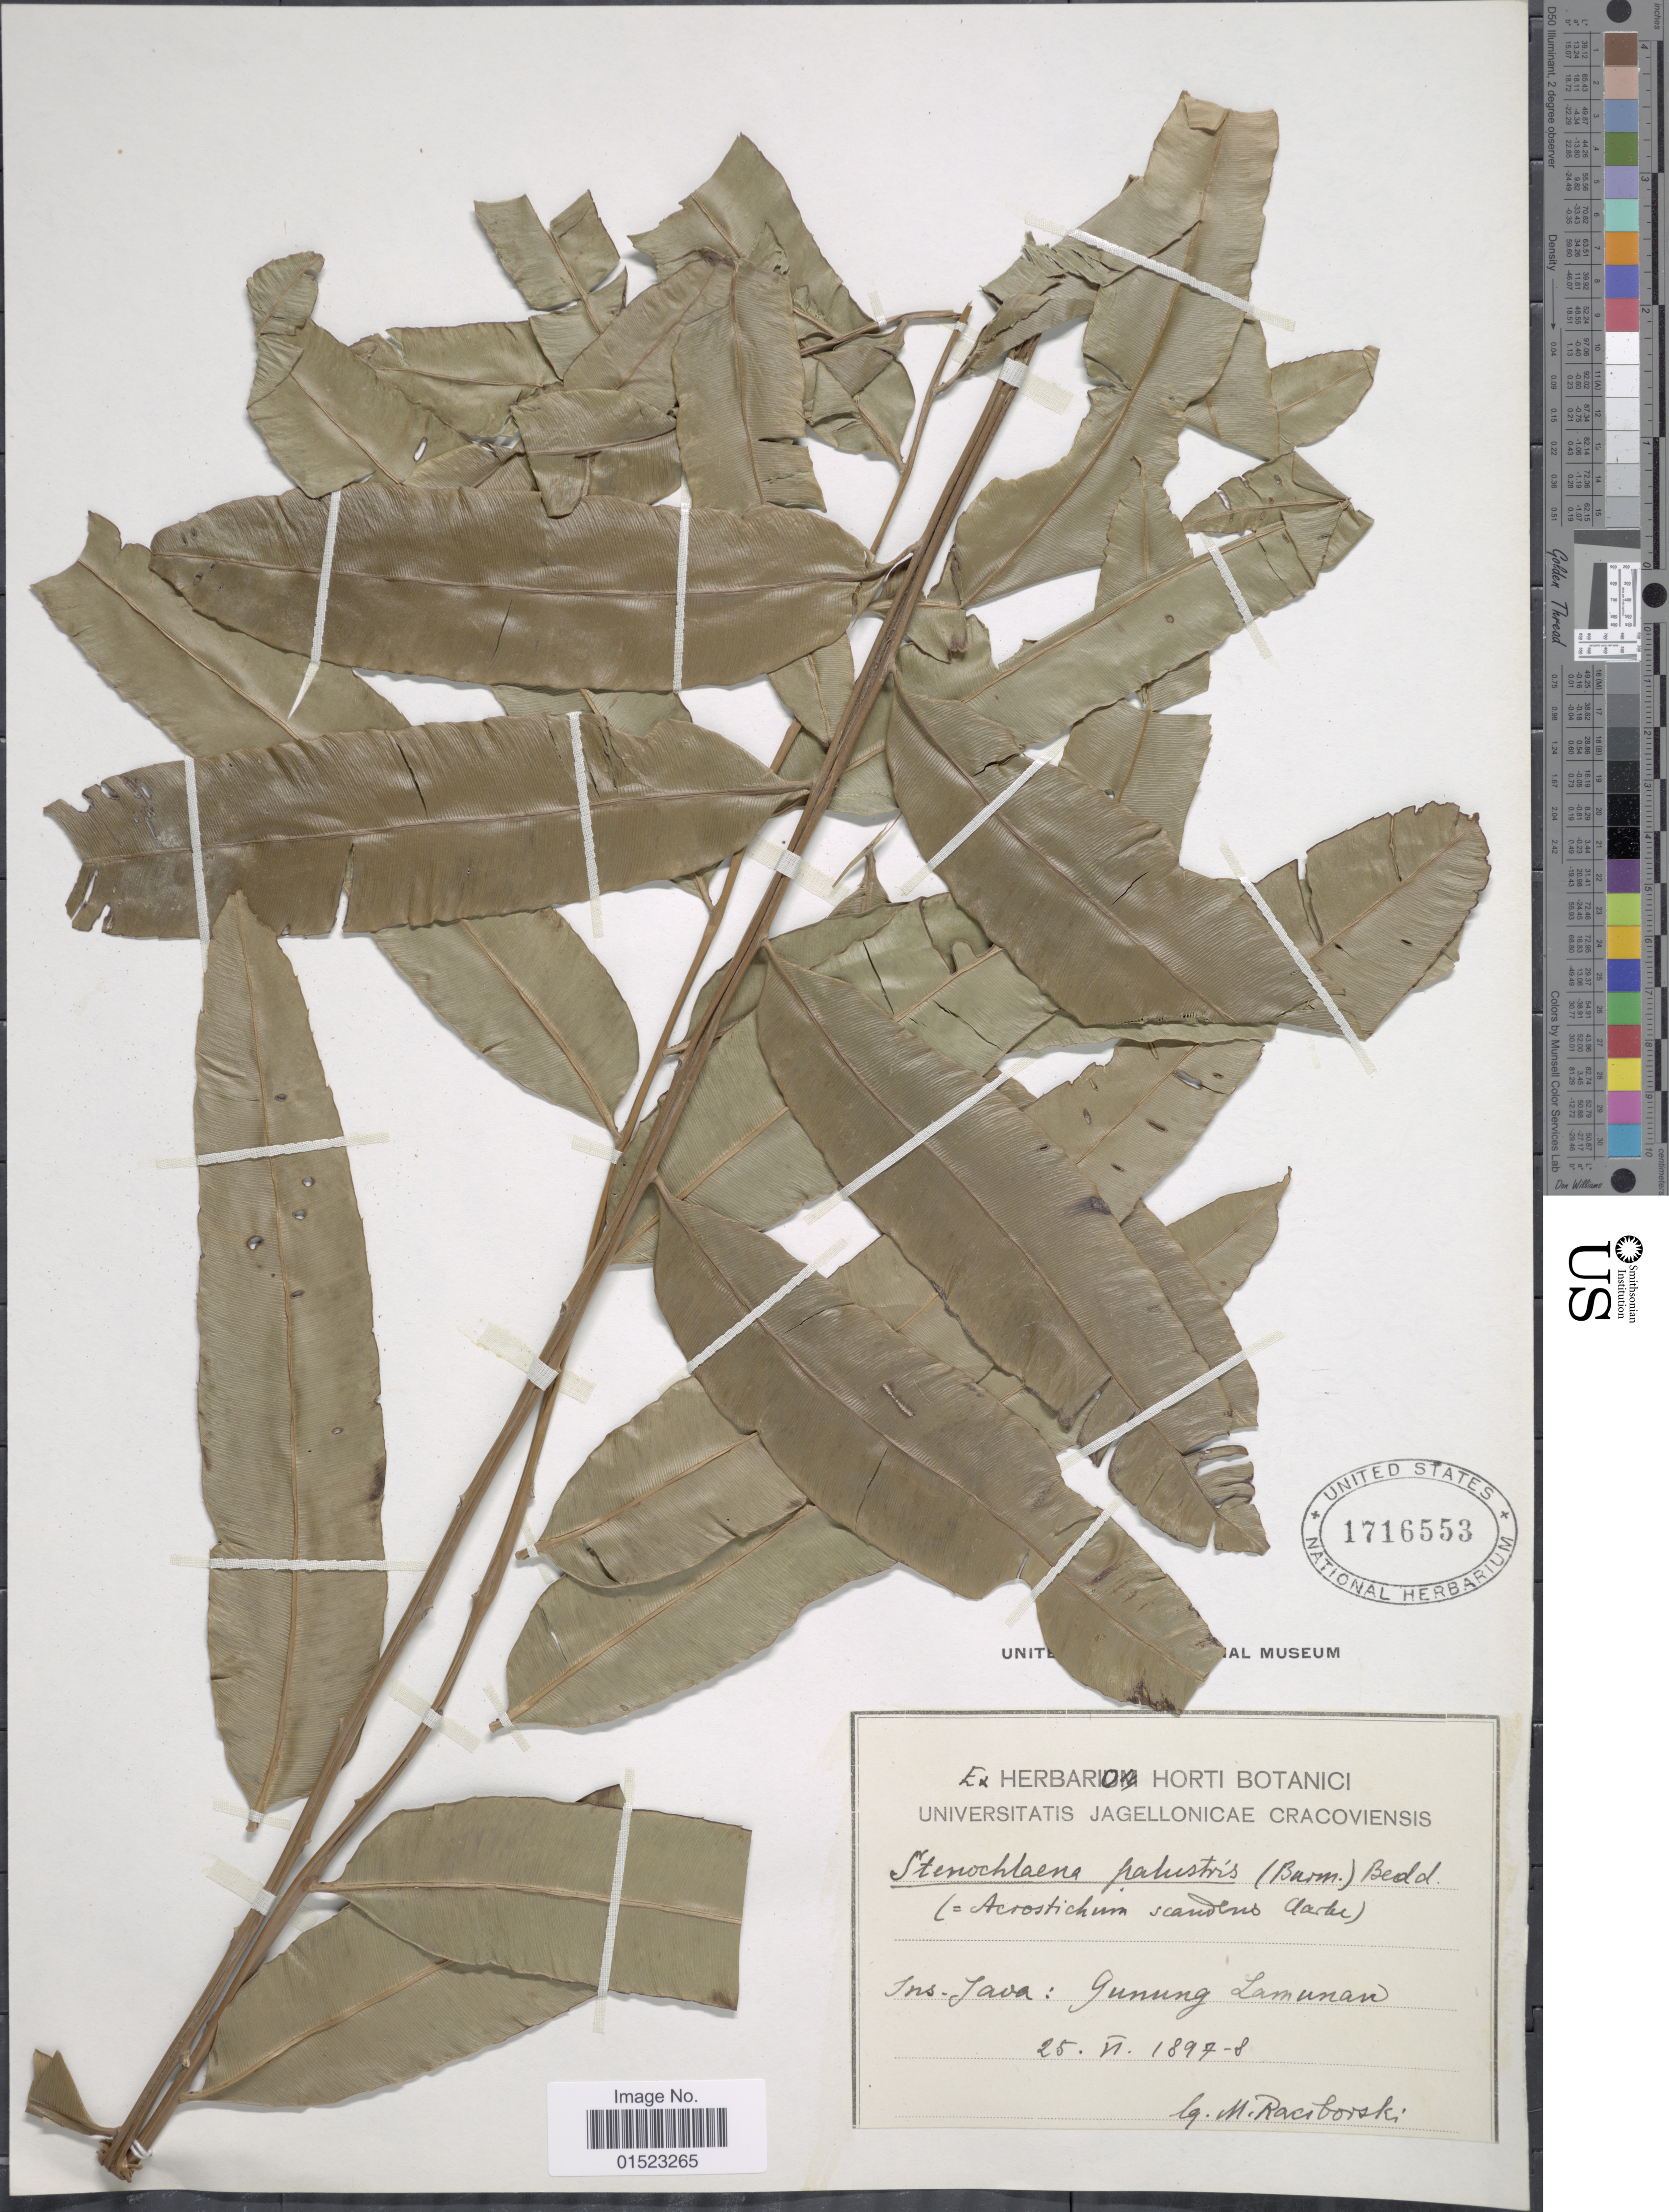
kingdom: Plantae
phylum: Tracheophyta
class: Polypodiopsida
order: Polypodiales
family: Blechnaceae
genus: Stenochlaena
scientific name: Stenochlaena palustris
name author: (Burm. f.) Bedd.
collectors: M. Raciborski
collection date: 1897-06-25/1898-06-25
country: Indonesia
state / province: Java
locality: Gunung Lamunan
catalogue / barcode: US 1716553